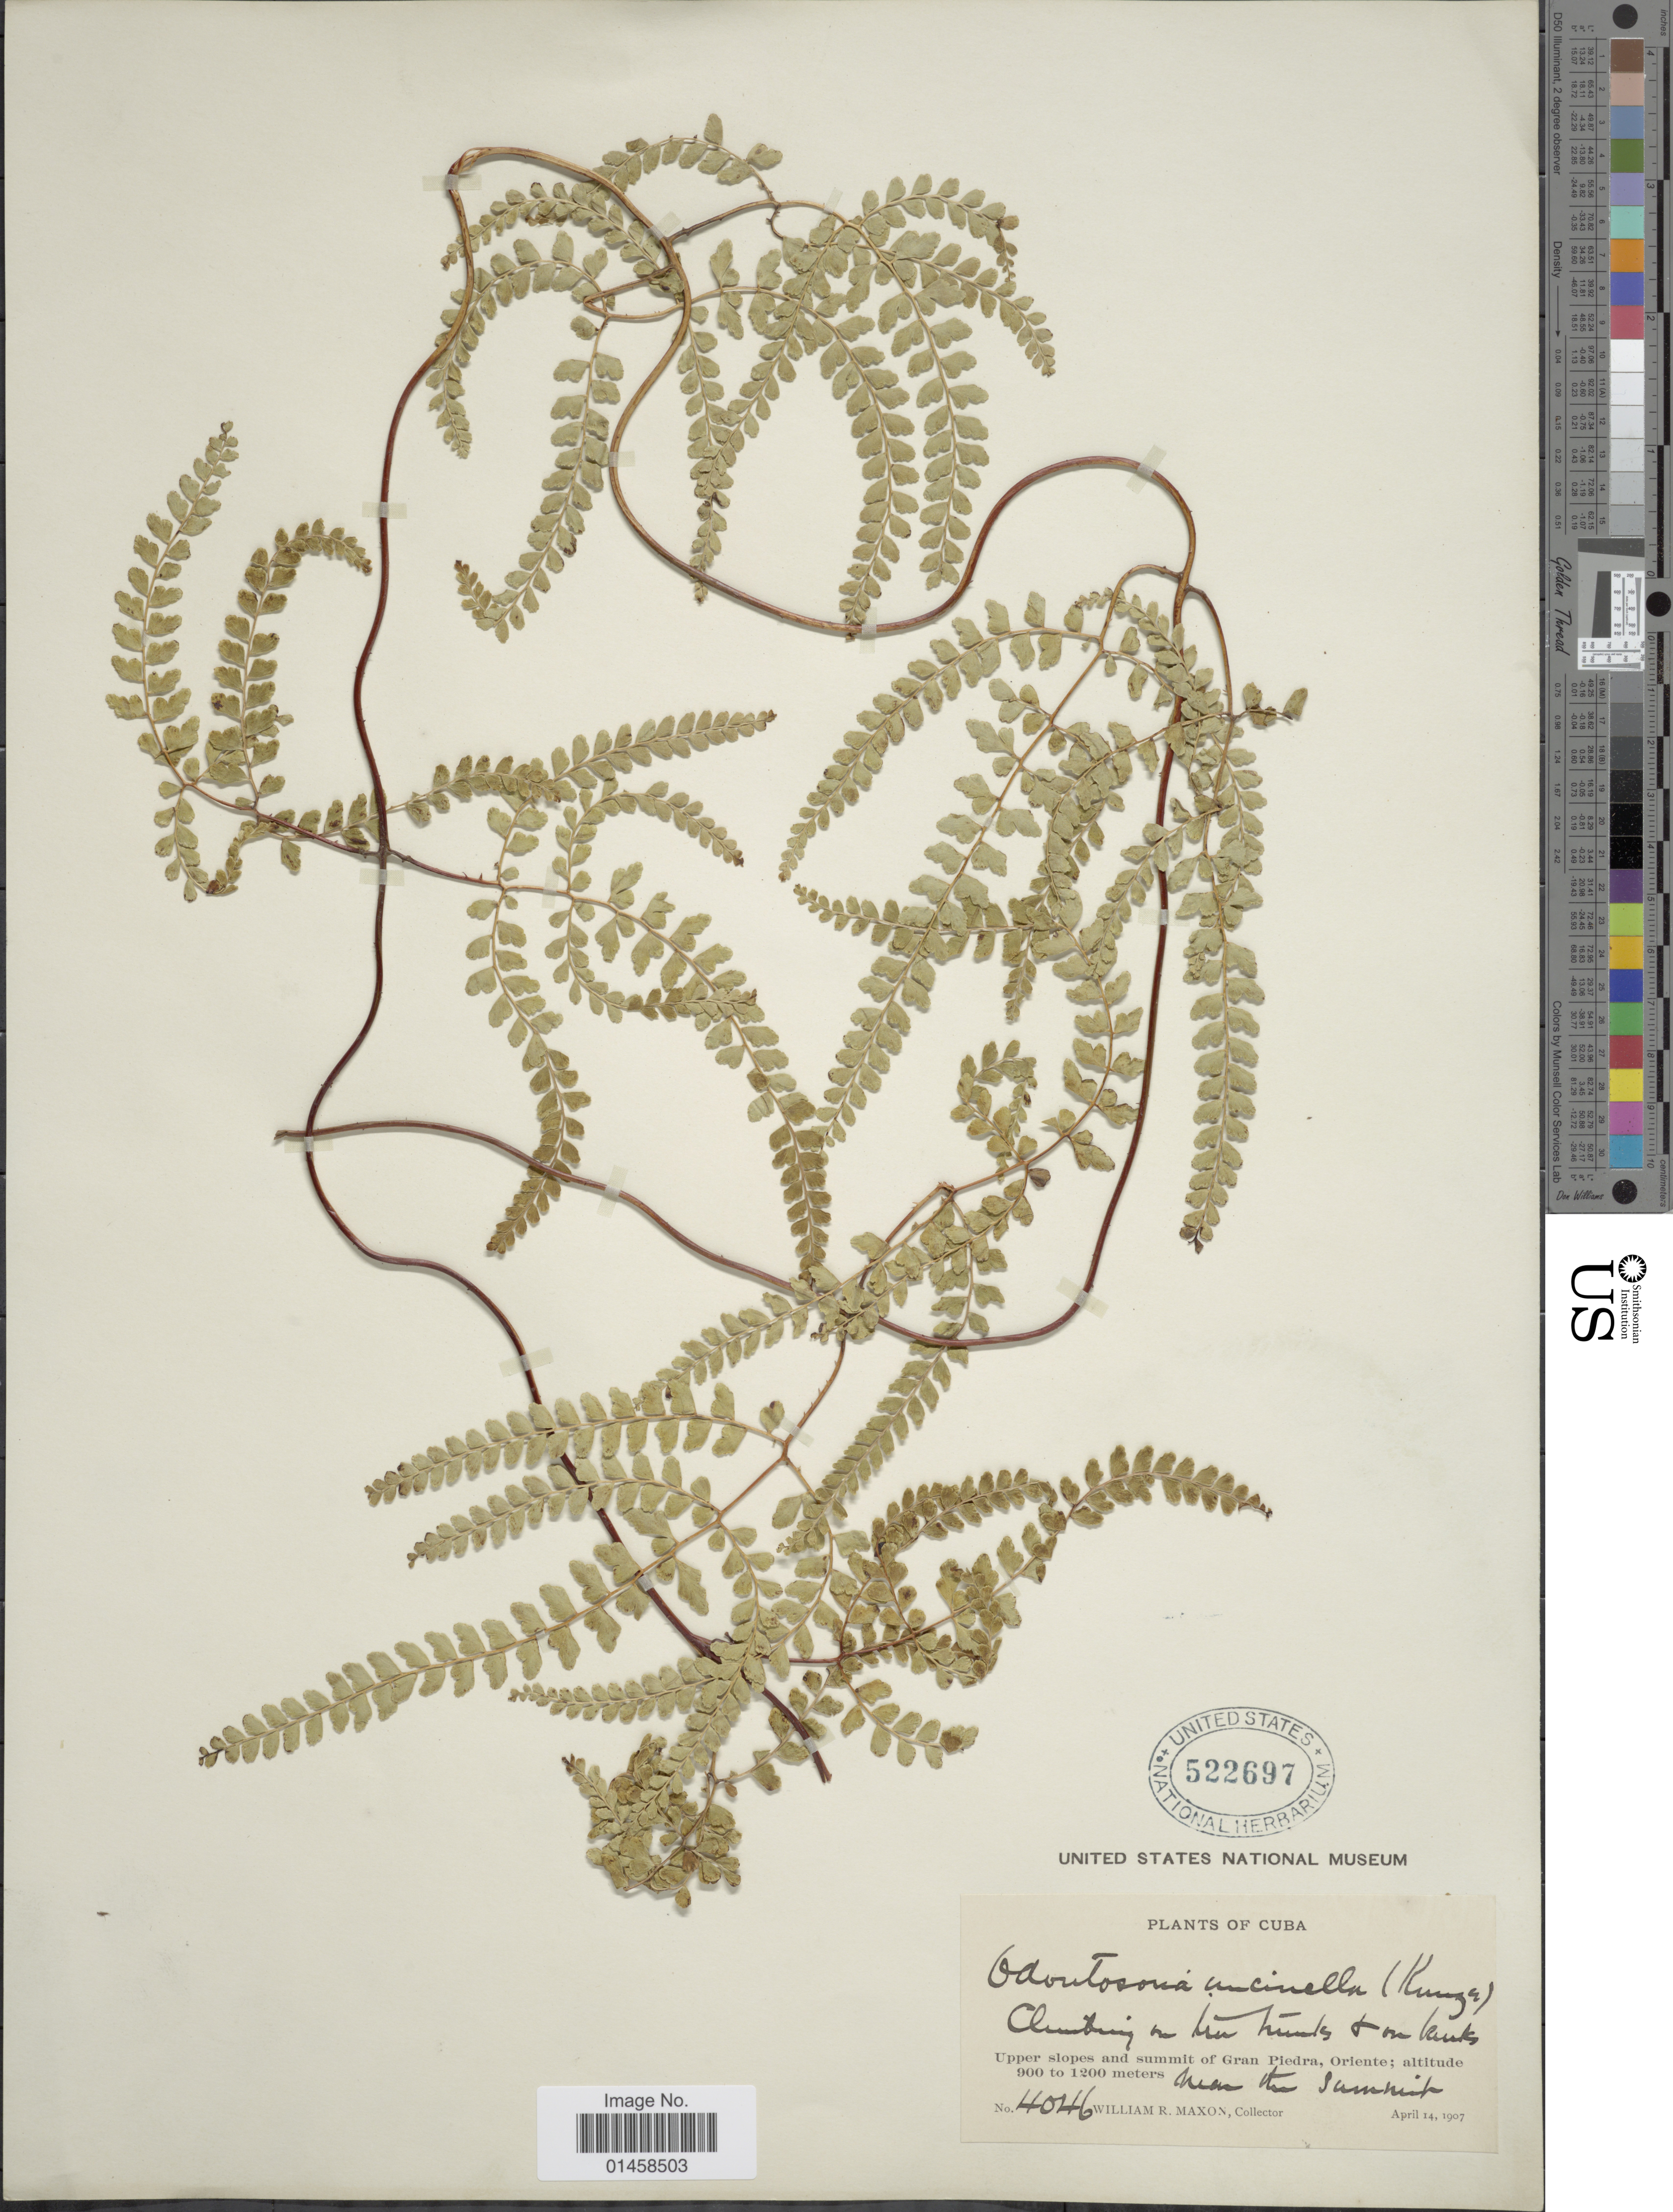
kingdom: Plantae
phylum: Tracheophyta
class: Polypodiopsida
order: Polypodiales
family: Lindsaeaceae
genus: Odontosoria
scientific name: Odontosoria scandens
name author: (Desv.) C. Chr.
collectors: W. R. Maxon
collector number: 4046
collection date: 1907-04-14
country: Cuba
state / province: Oriente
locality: Upper slopes and summit Gran Piedra, near the summit.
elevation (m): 900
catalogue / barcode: US 522697